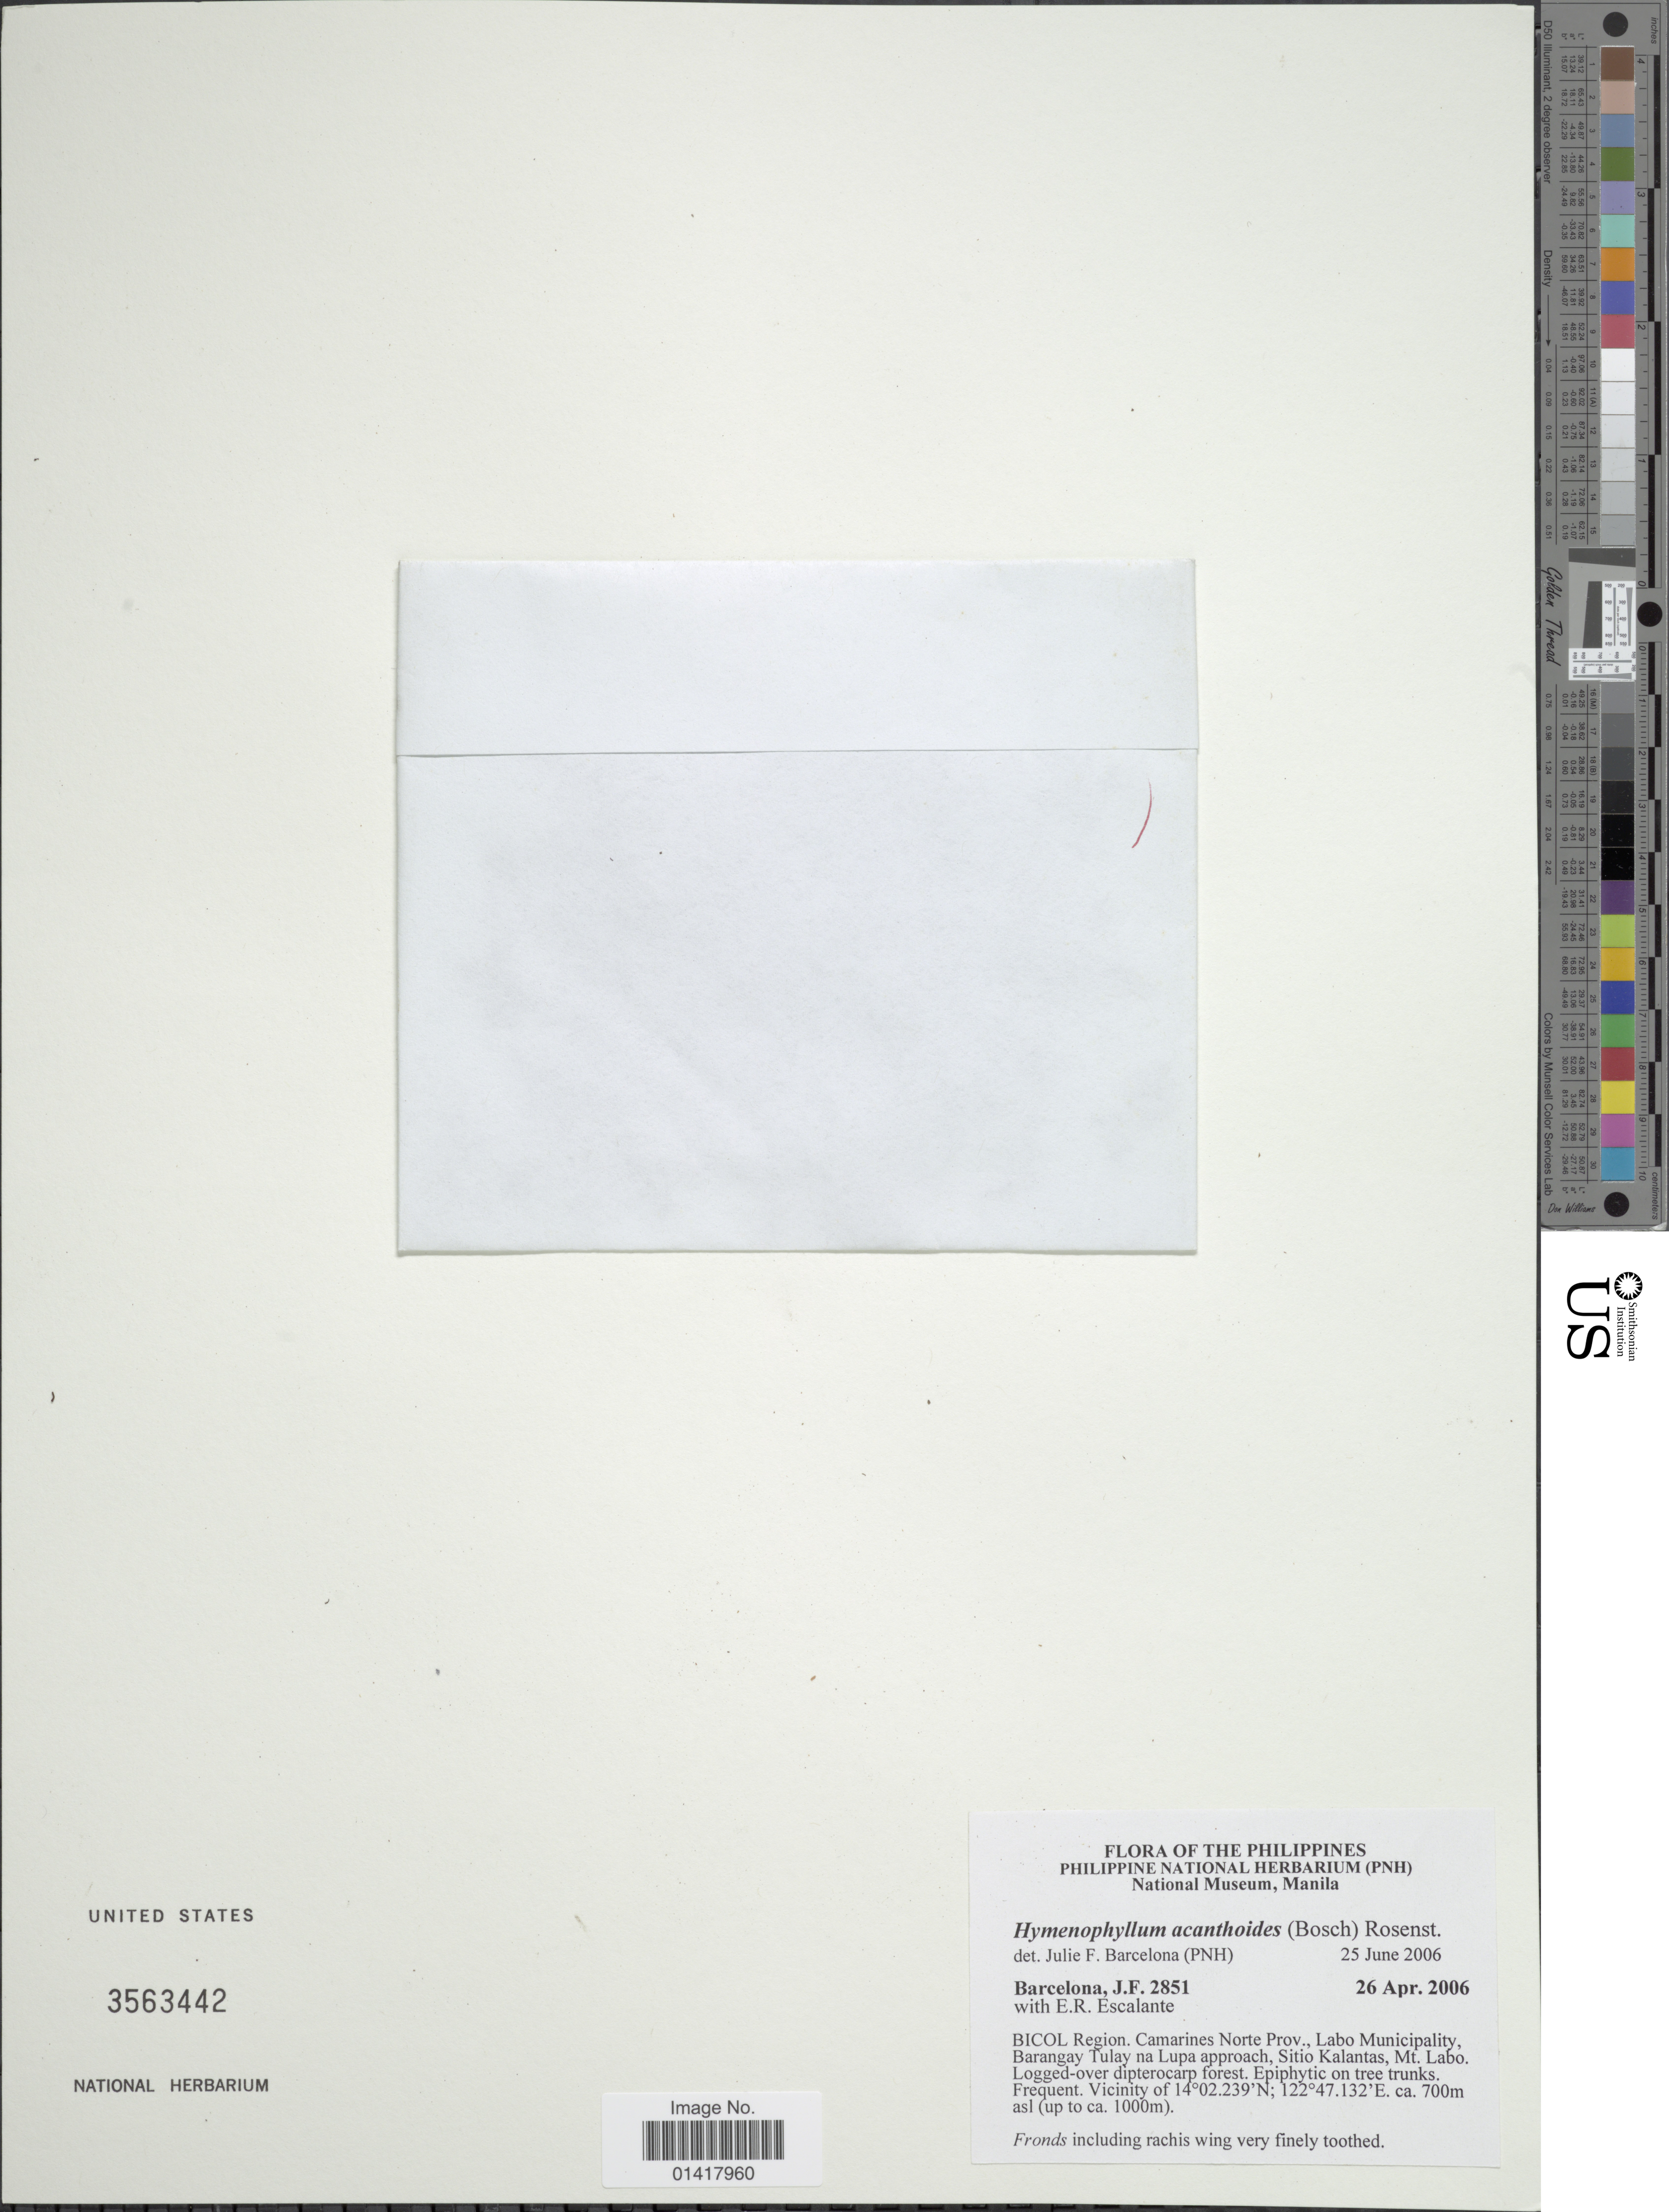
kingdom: Plantae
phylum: Tracheophyta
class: Polypodiopsida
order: Hymenophyllales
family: Hymenophyllaceae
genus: Hymenophyllum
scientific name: Hymenophyllum acanthoides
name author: (Bosch) Rosenst.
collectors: J. F. Barcelona & E. Escalante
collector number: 2851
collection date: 2006-04-26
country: Philippines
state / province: Bicol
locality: Bicol Region. camarines Norte Prov. Labo Municipality, Barangay Tulay na Lupa approach, Sitio Kalantas, Mt. Labo.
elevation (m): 700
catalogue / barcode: US 3563442